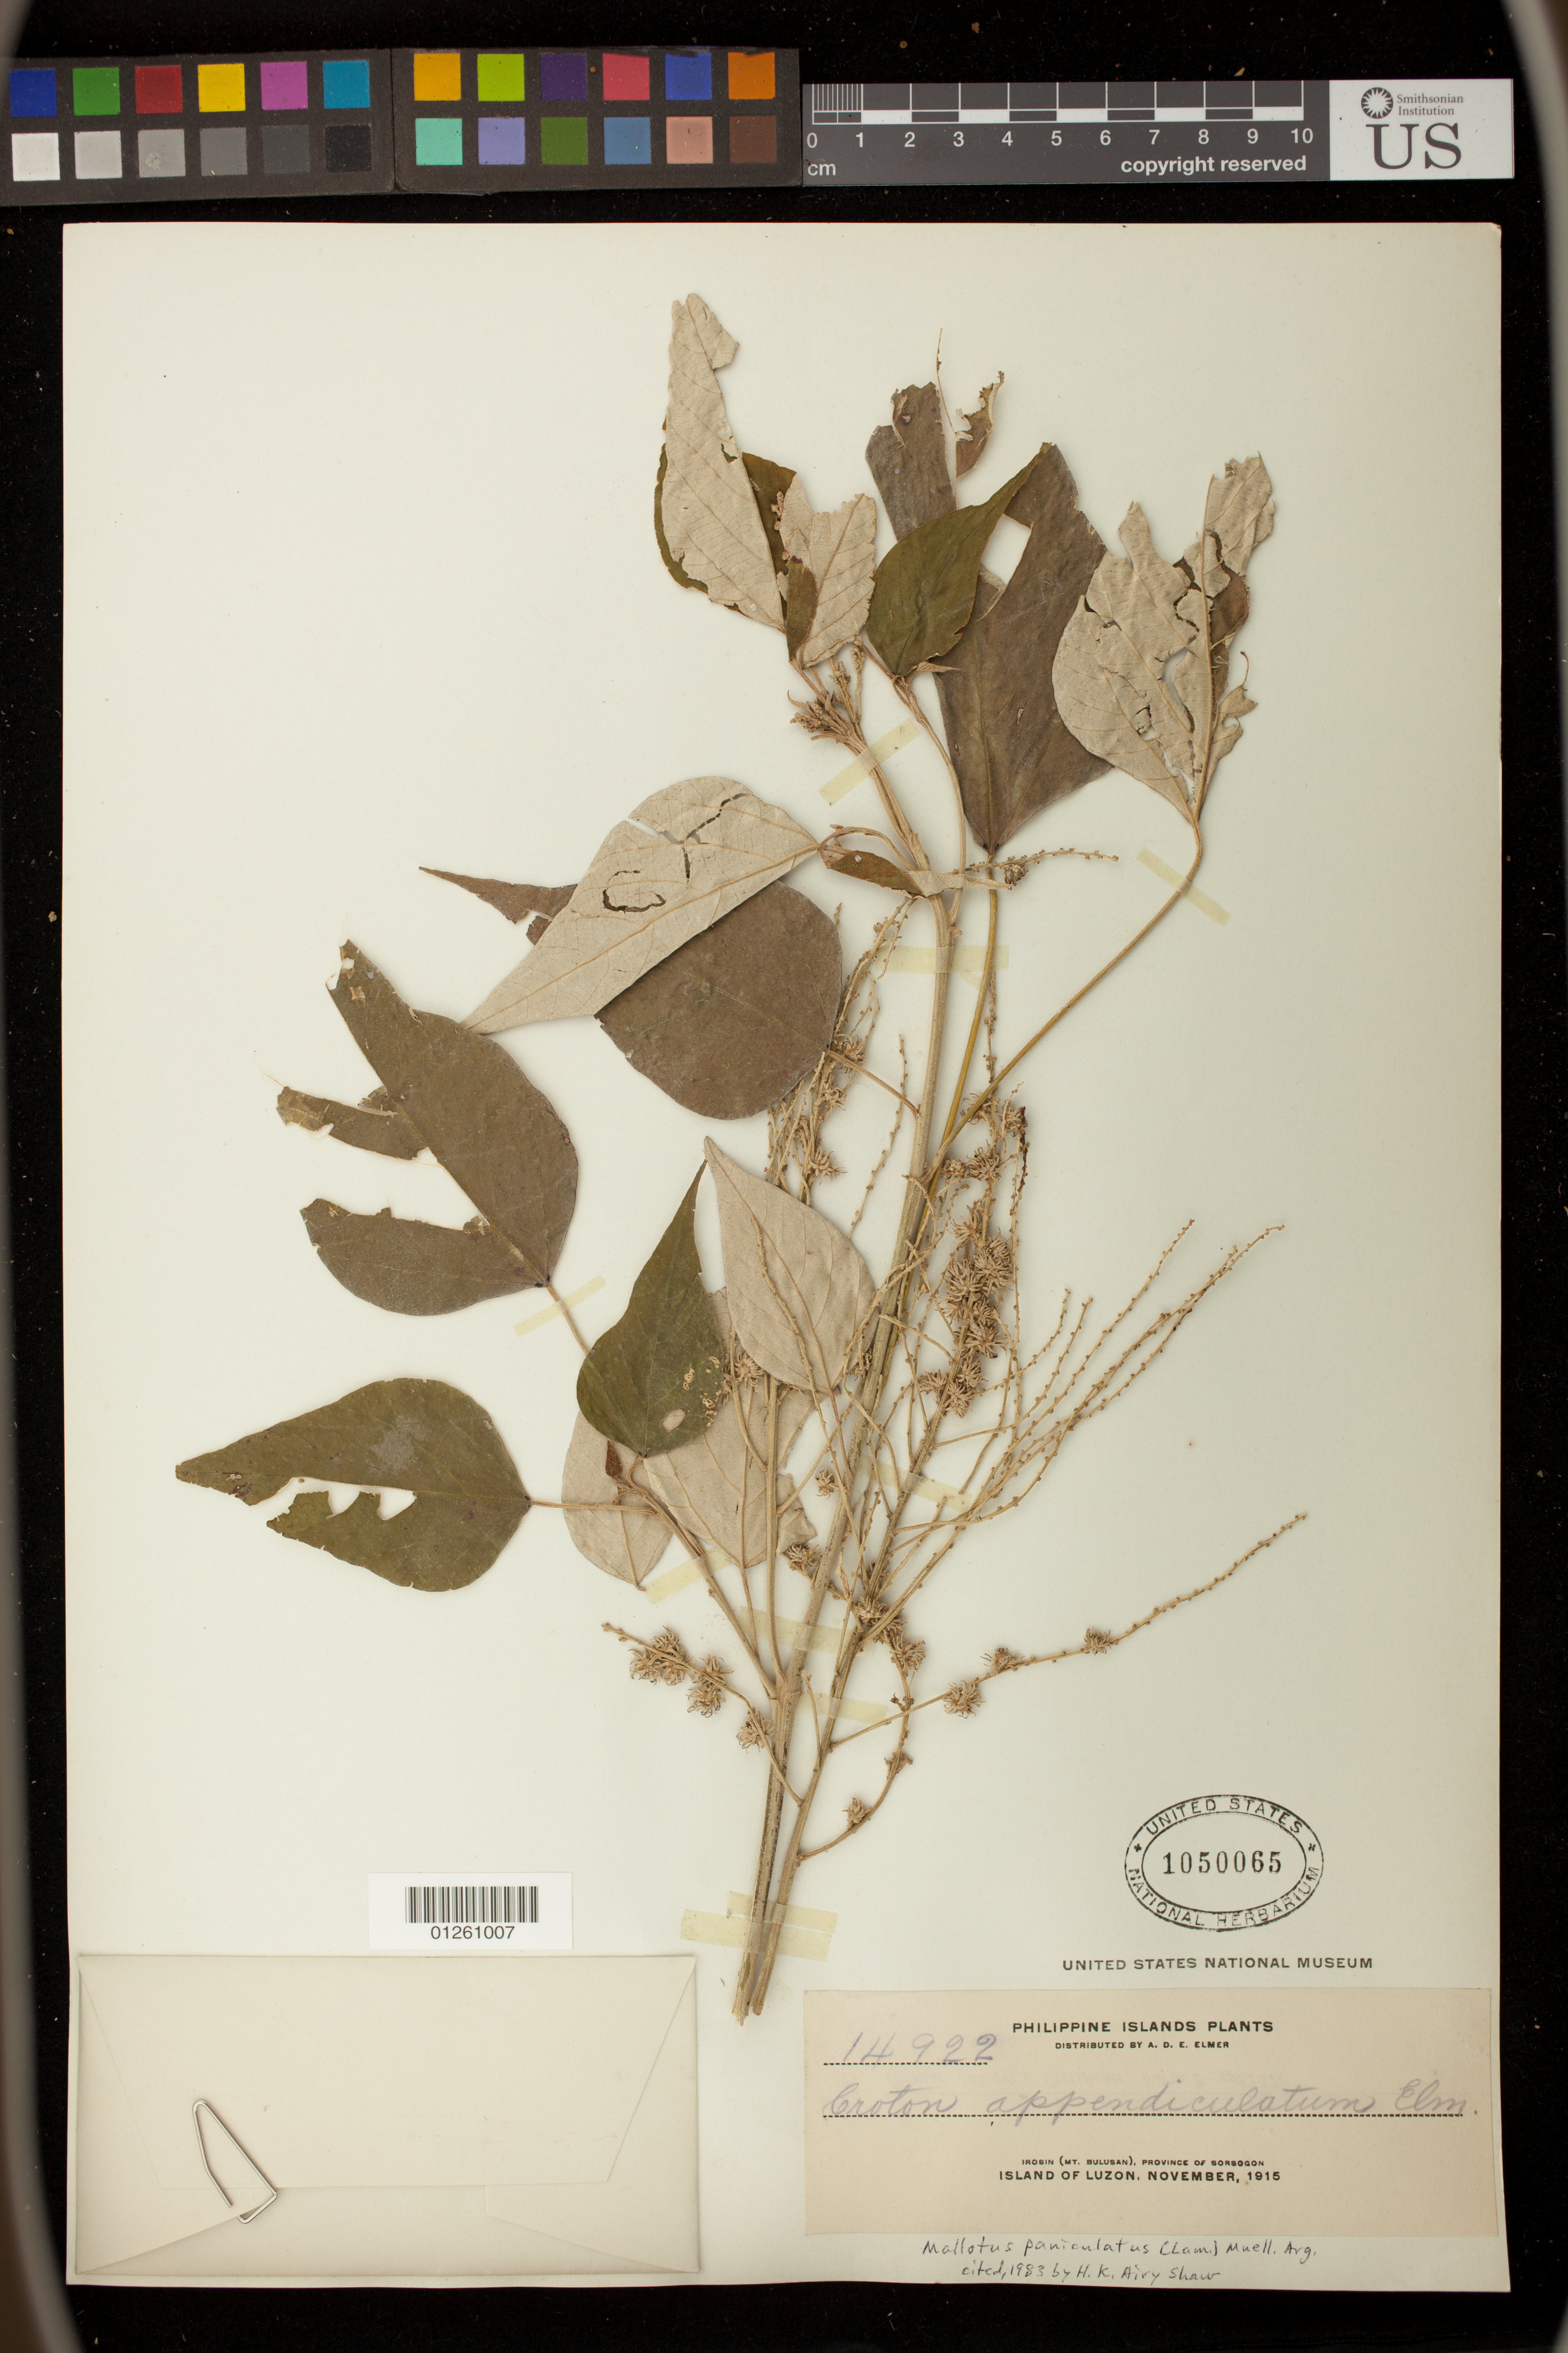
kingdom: Plantae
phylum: Tracheophyta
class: Magnoliopsida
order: Malpighiales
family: Euphorbiaceae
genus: Mallotus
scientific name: Mallotus paniculatus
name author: (Lam.) Müll. Arg.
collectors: A. D. E. Elmer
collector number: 14922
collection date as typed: Nov 1915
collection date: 1915-11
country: Philippines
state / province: Bicol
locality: Irosin (Mt. Bulusan), Province of Sorsogon, Island of Luzon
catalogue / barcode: US 1050065